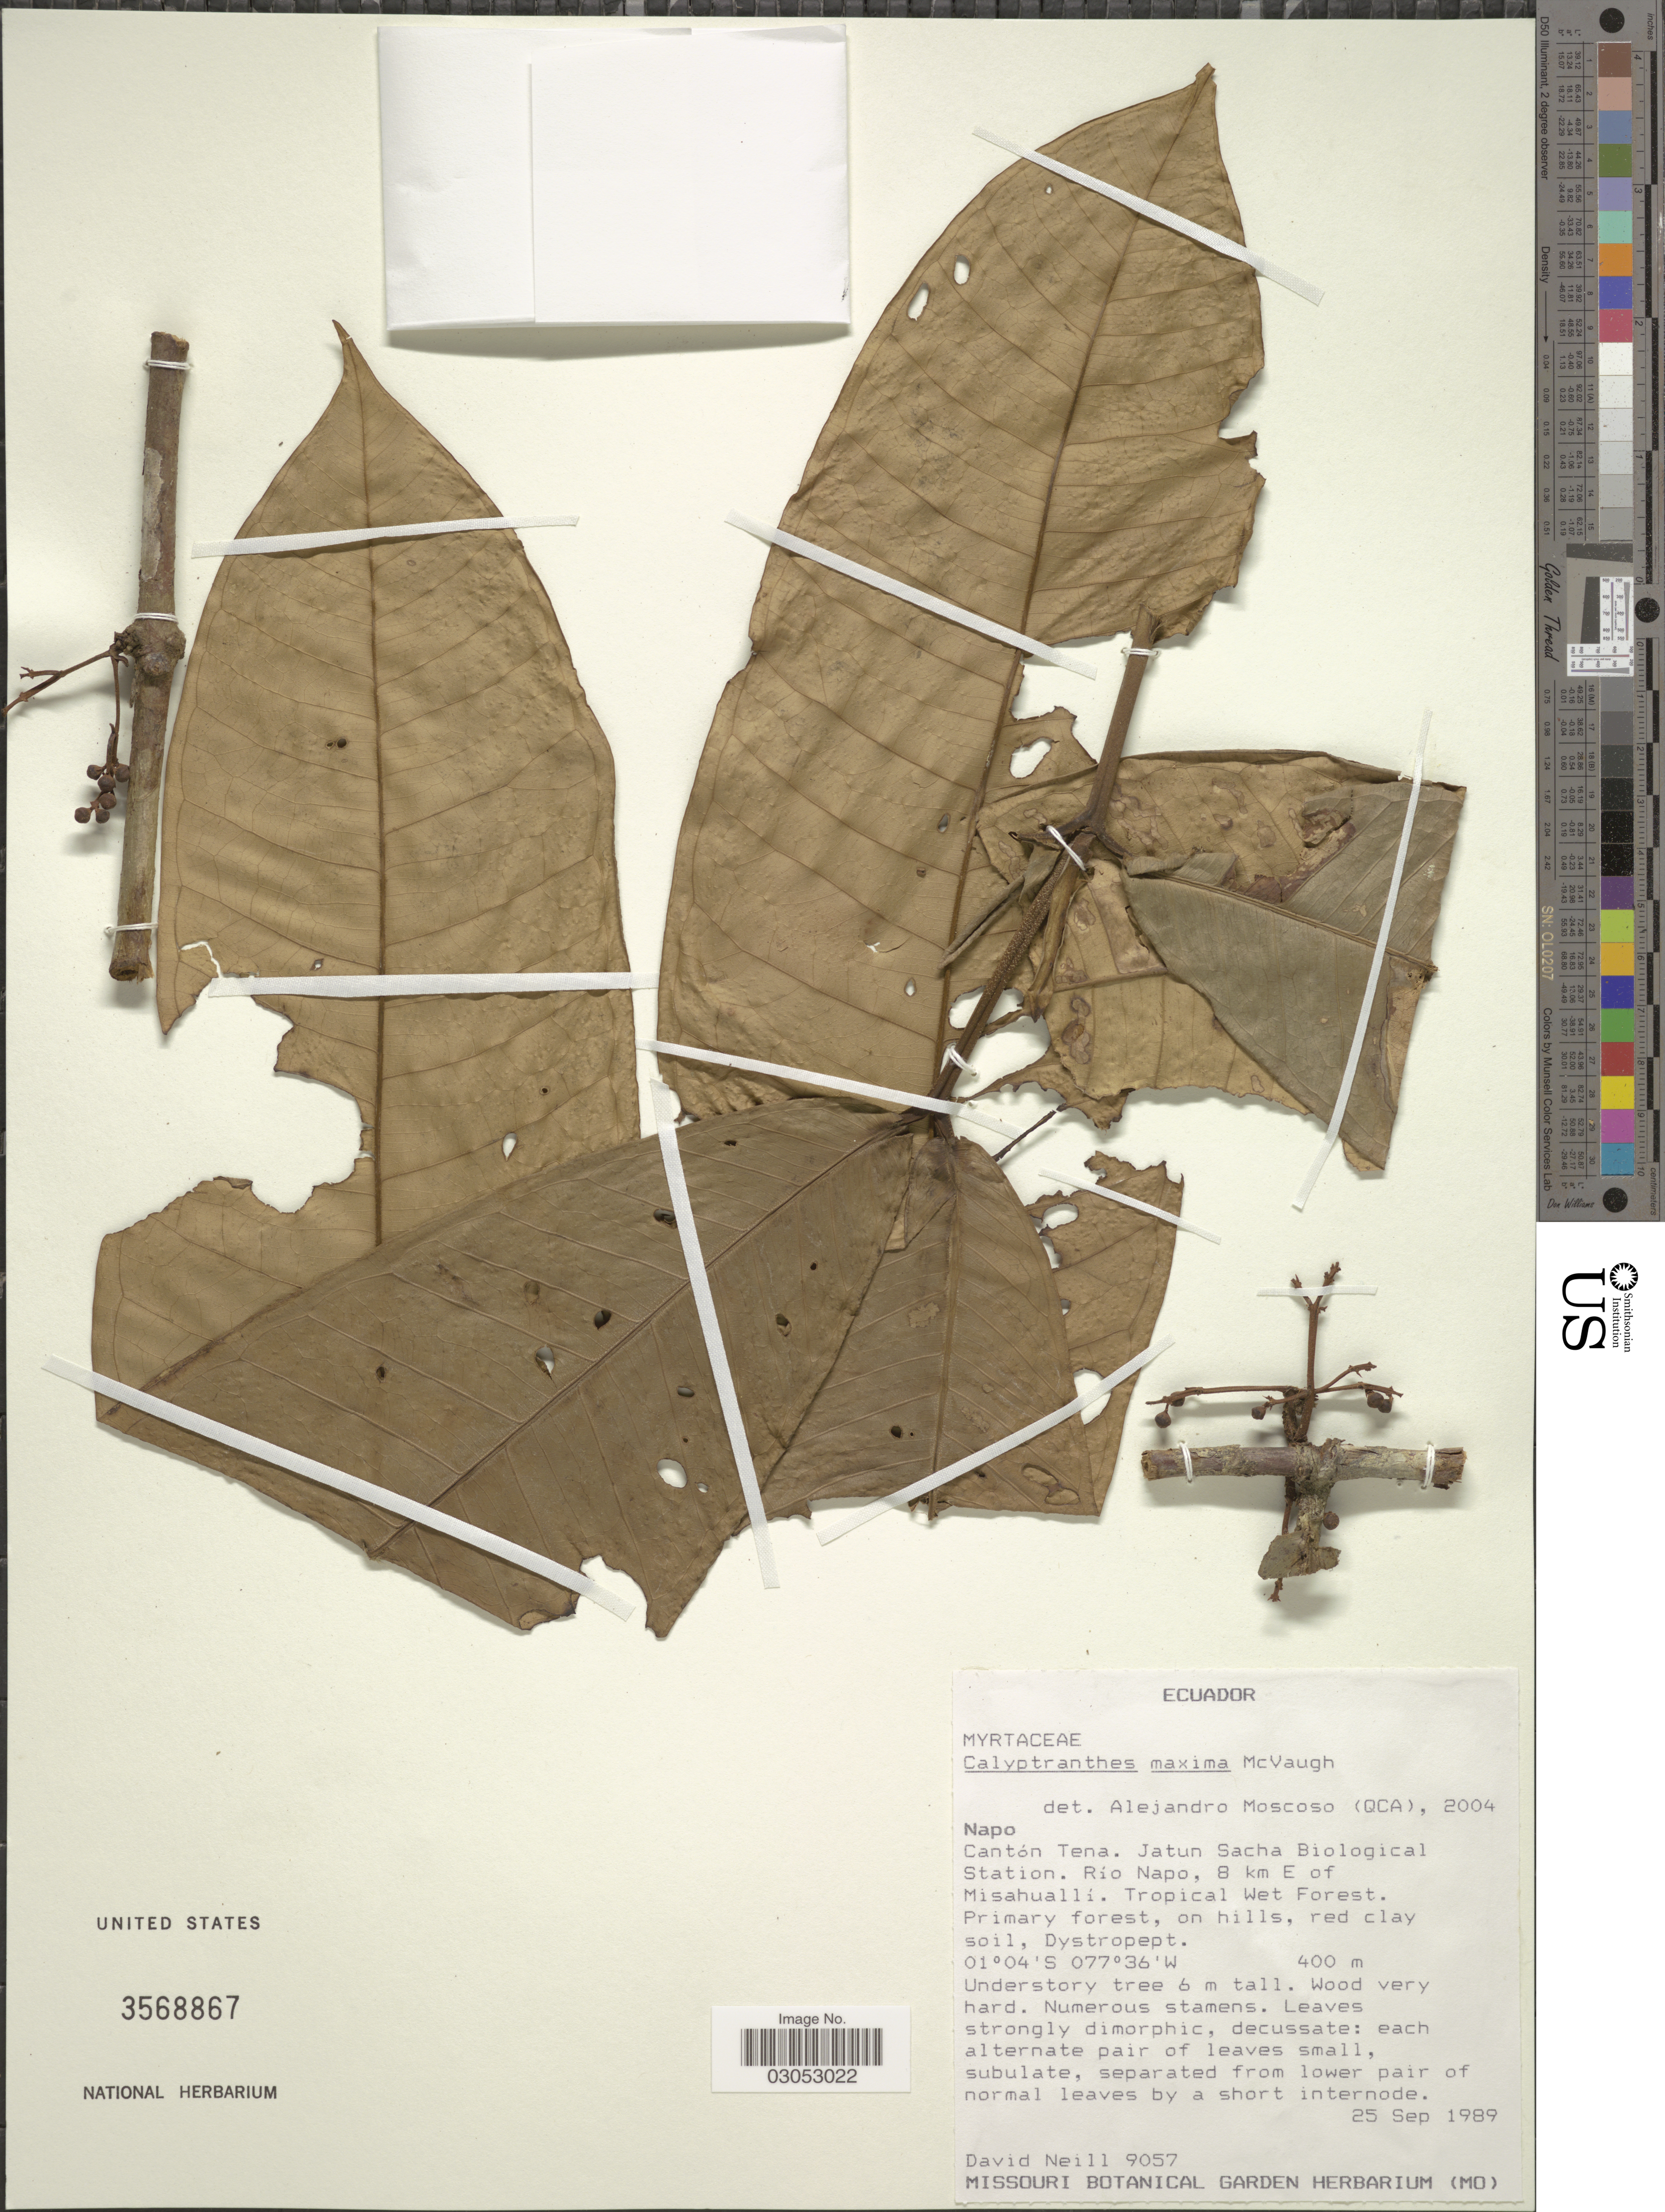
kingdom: Plantae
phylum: Tracheophyta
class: Magnoliopsida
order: Myrtales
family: Myrtaceae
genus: Myrcia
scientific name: Myrcia maxima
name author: (McVaugh) A.R. Lourenço & Parra-Os.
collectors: D. A. Neill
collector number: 9057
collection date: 1989-09-25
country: Ecuador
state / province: Napo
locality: Cantón Tena. Jatun Sacha Biological Station. Río Napo, 8 km E of Misahuallí.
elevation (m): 400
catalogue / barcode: US 3568867